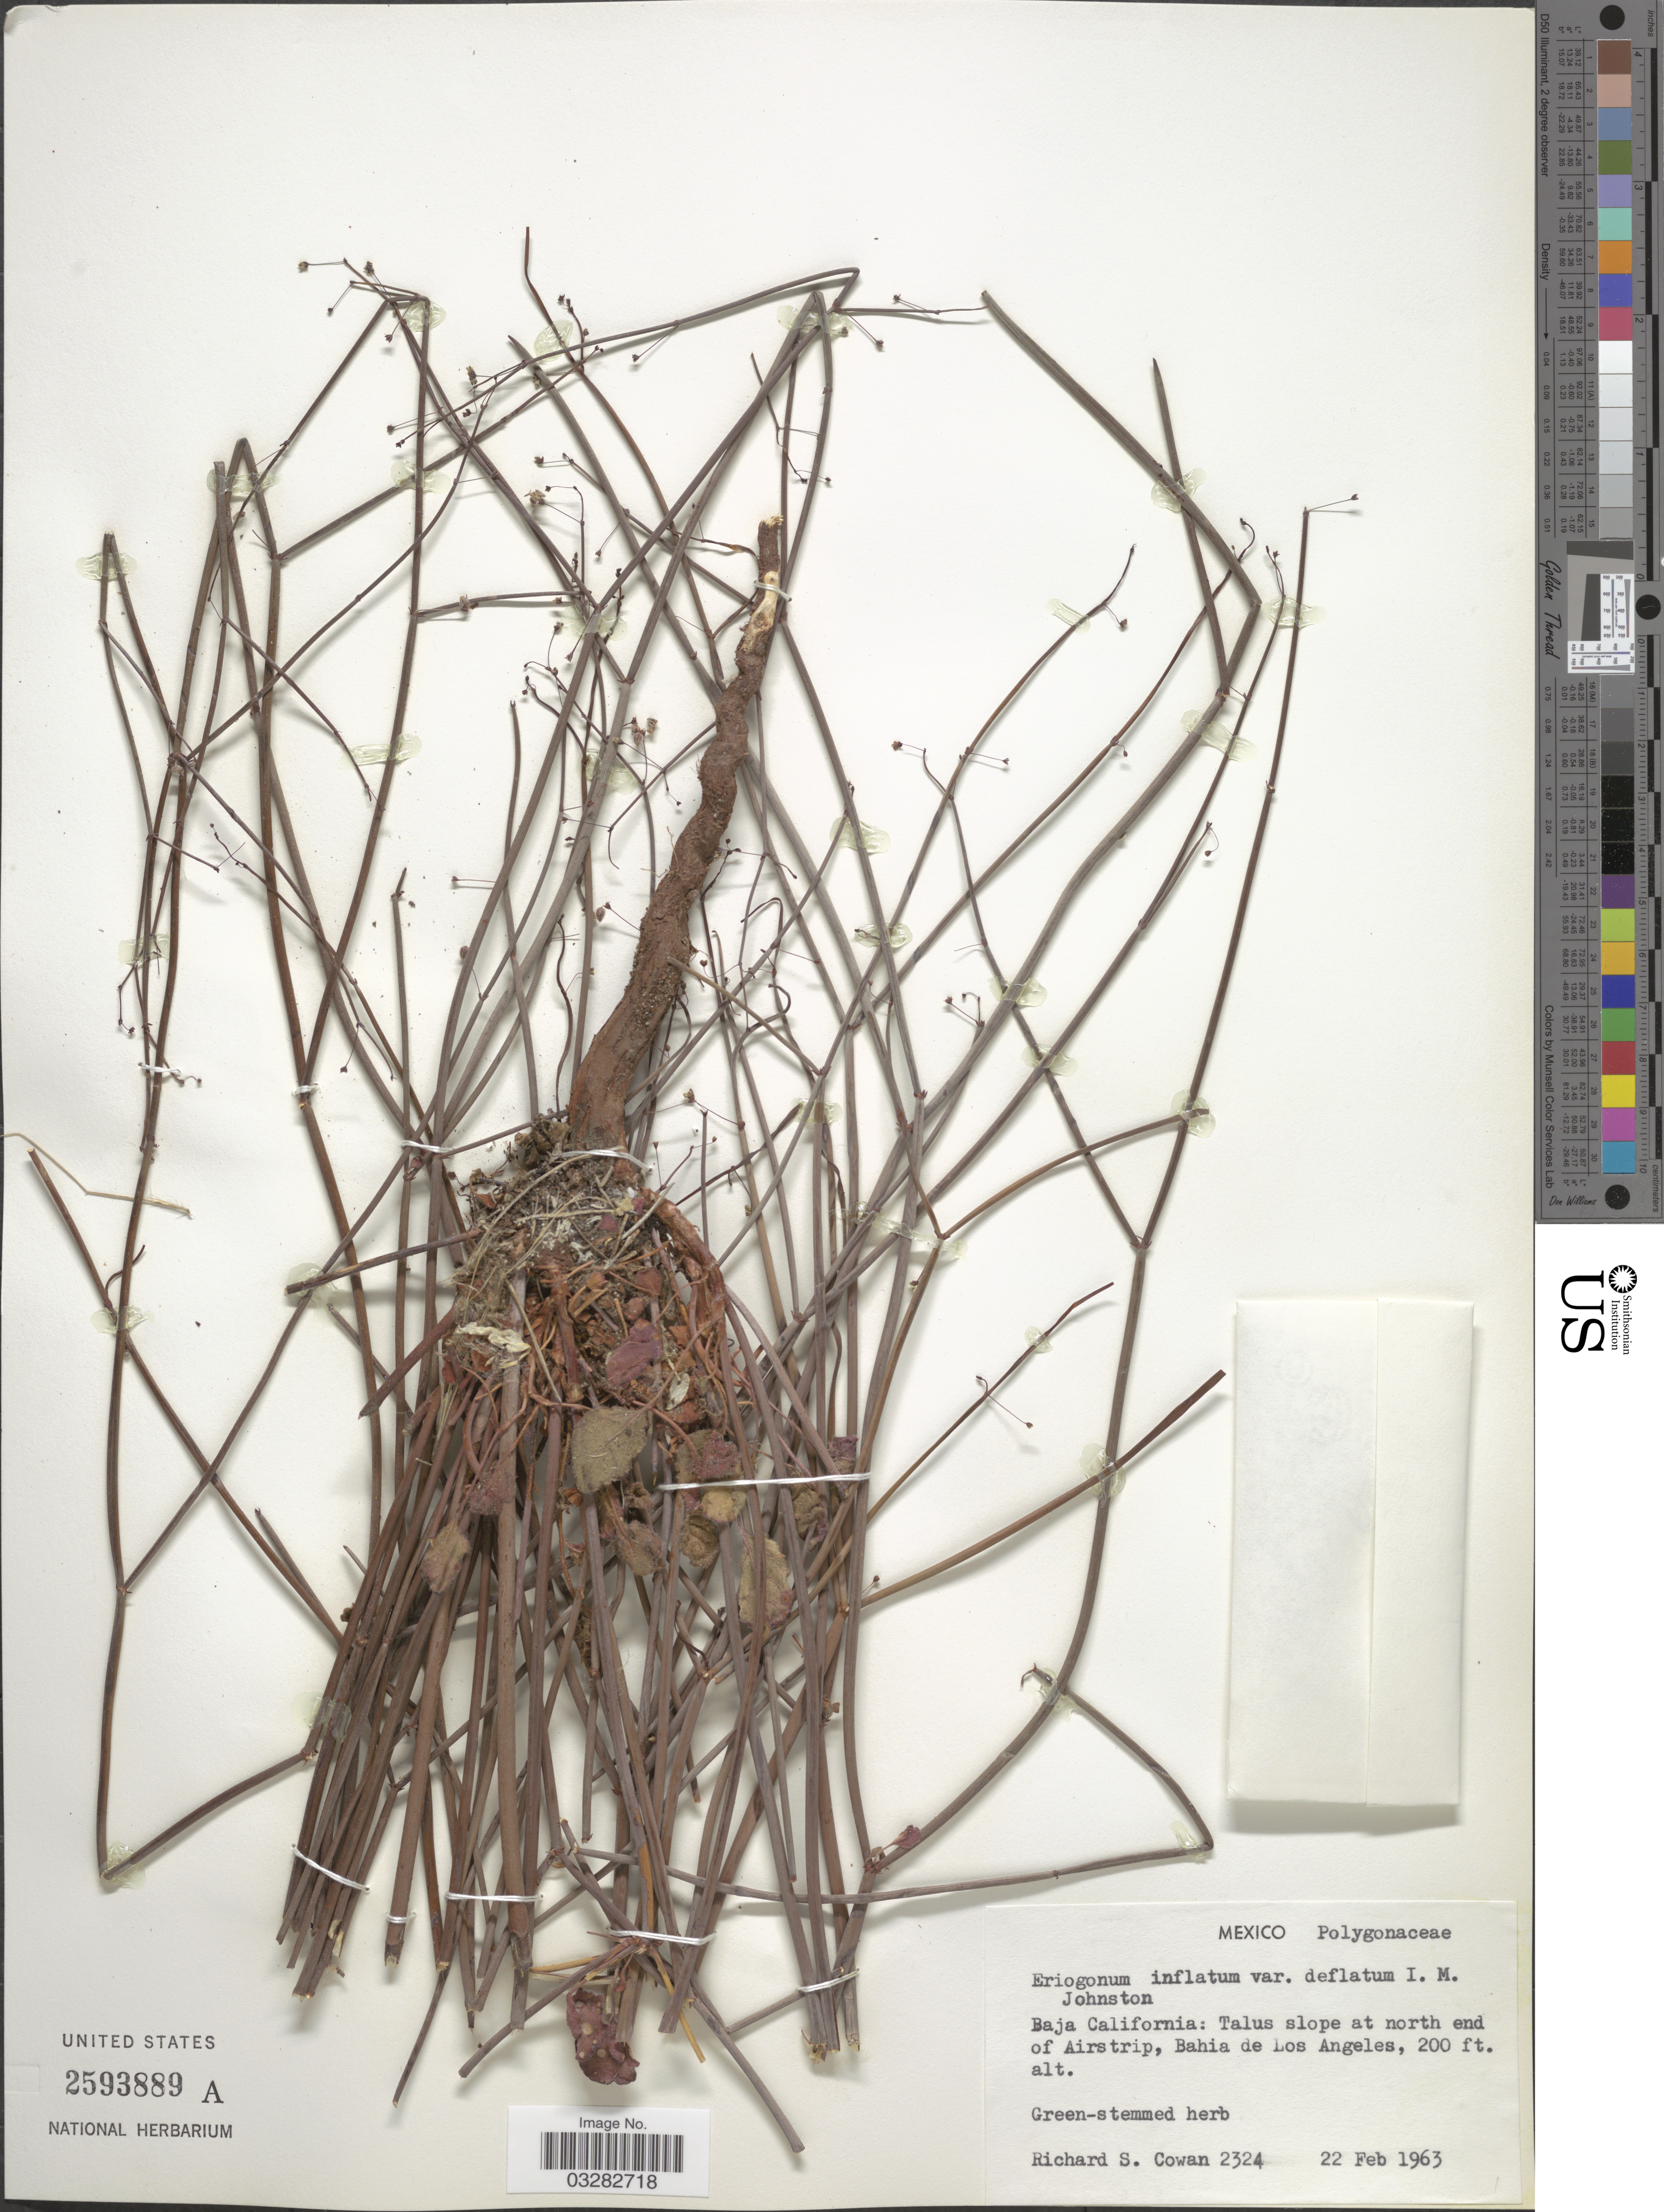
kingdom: Plantae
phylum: Tracheophyta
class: Magnoliopsida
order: Caryophyllales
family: Polygonaceae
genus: Eriogonum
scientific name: Eriogonum inflatum var. deflatum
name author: I.M. Johnst.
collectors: R. S. Cowan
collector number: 2324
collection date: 1963-02-22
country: Mexico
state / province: Baja California Norte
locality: North end of Airstrip, Bahia de Los Angeles.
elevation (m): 61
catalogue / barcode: US 2593889A